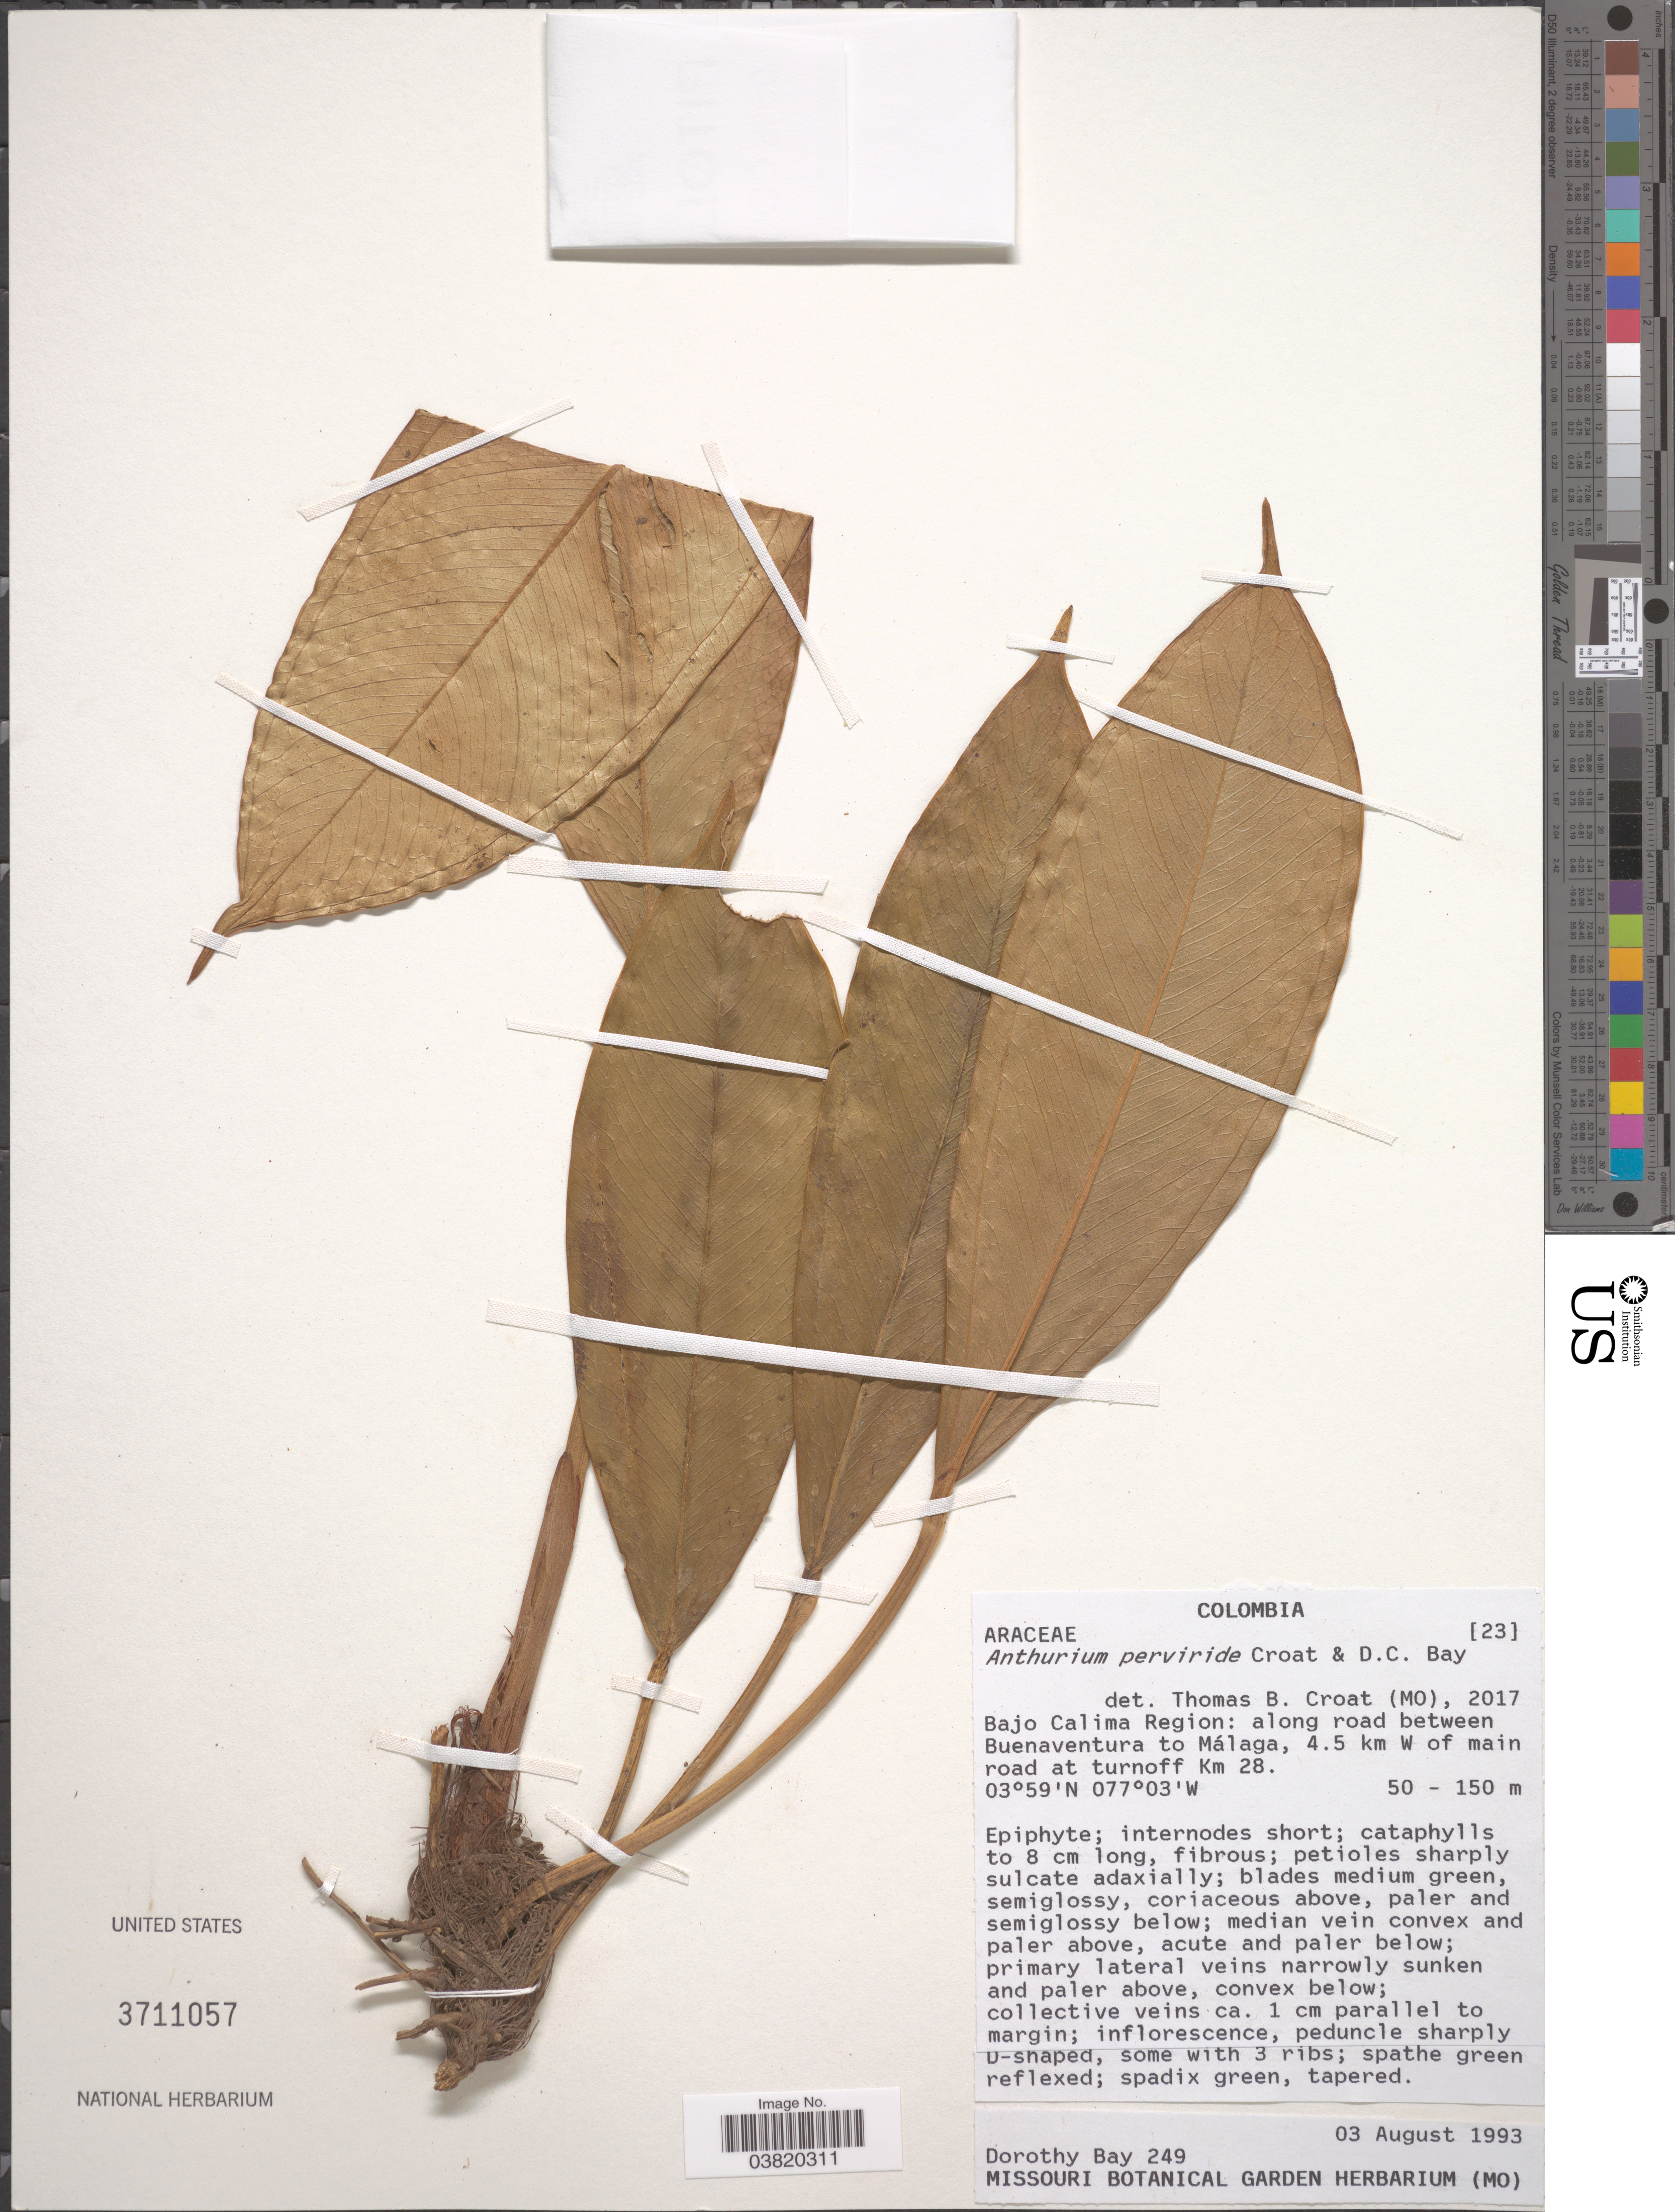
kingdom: Plantae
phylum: Tracheophyta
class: Liliopsida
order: Alismatales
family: Araceae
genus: Anthurium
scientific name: Anthurium perviride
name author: Croat & D.C. Bay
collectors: D. C. Bay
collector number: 249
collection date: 1993-08-03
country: Colombia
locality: Bajo Calima Region: along road between Buenaventura to Málaga, 4.5 km W of main road at turnoff Km 28.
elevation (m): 50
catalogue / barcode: US 3711057